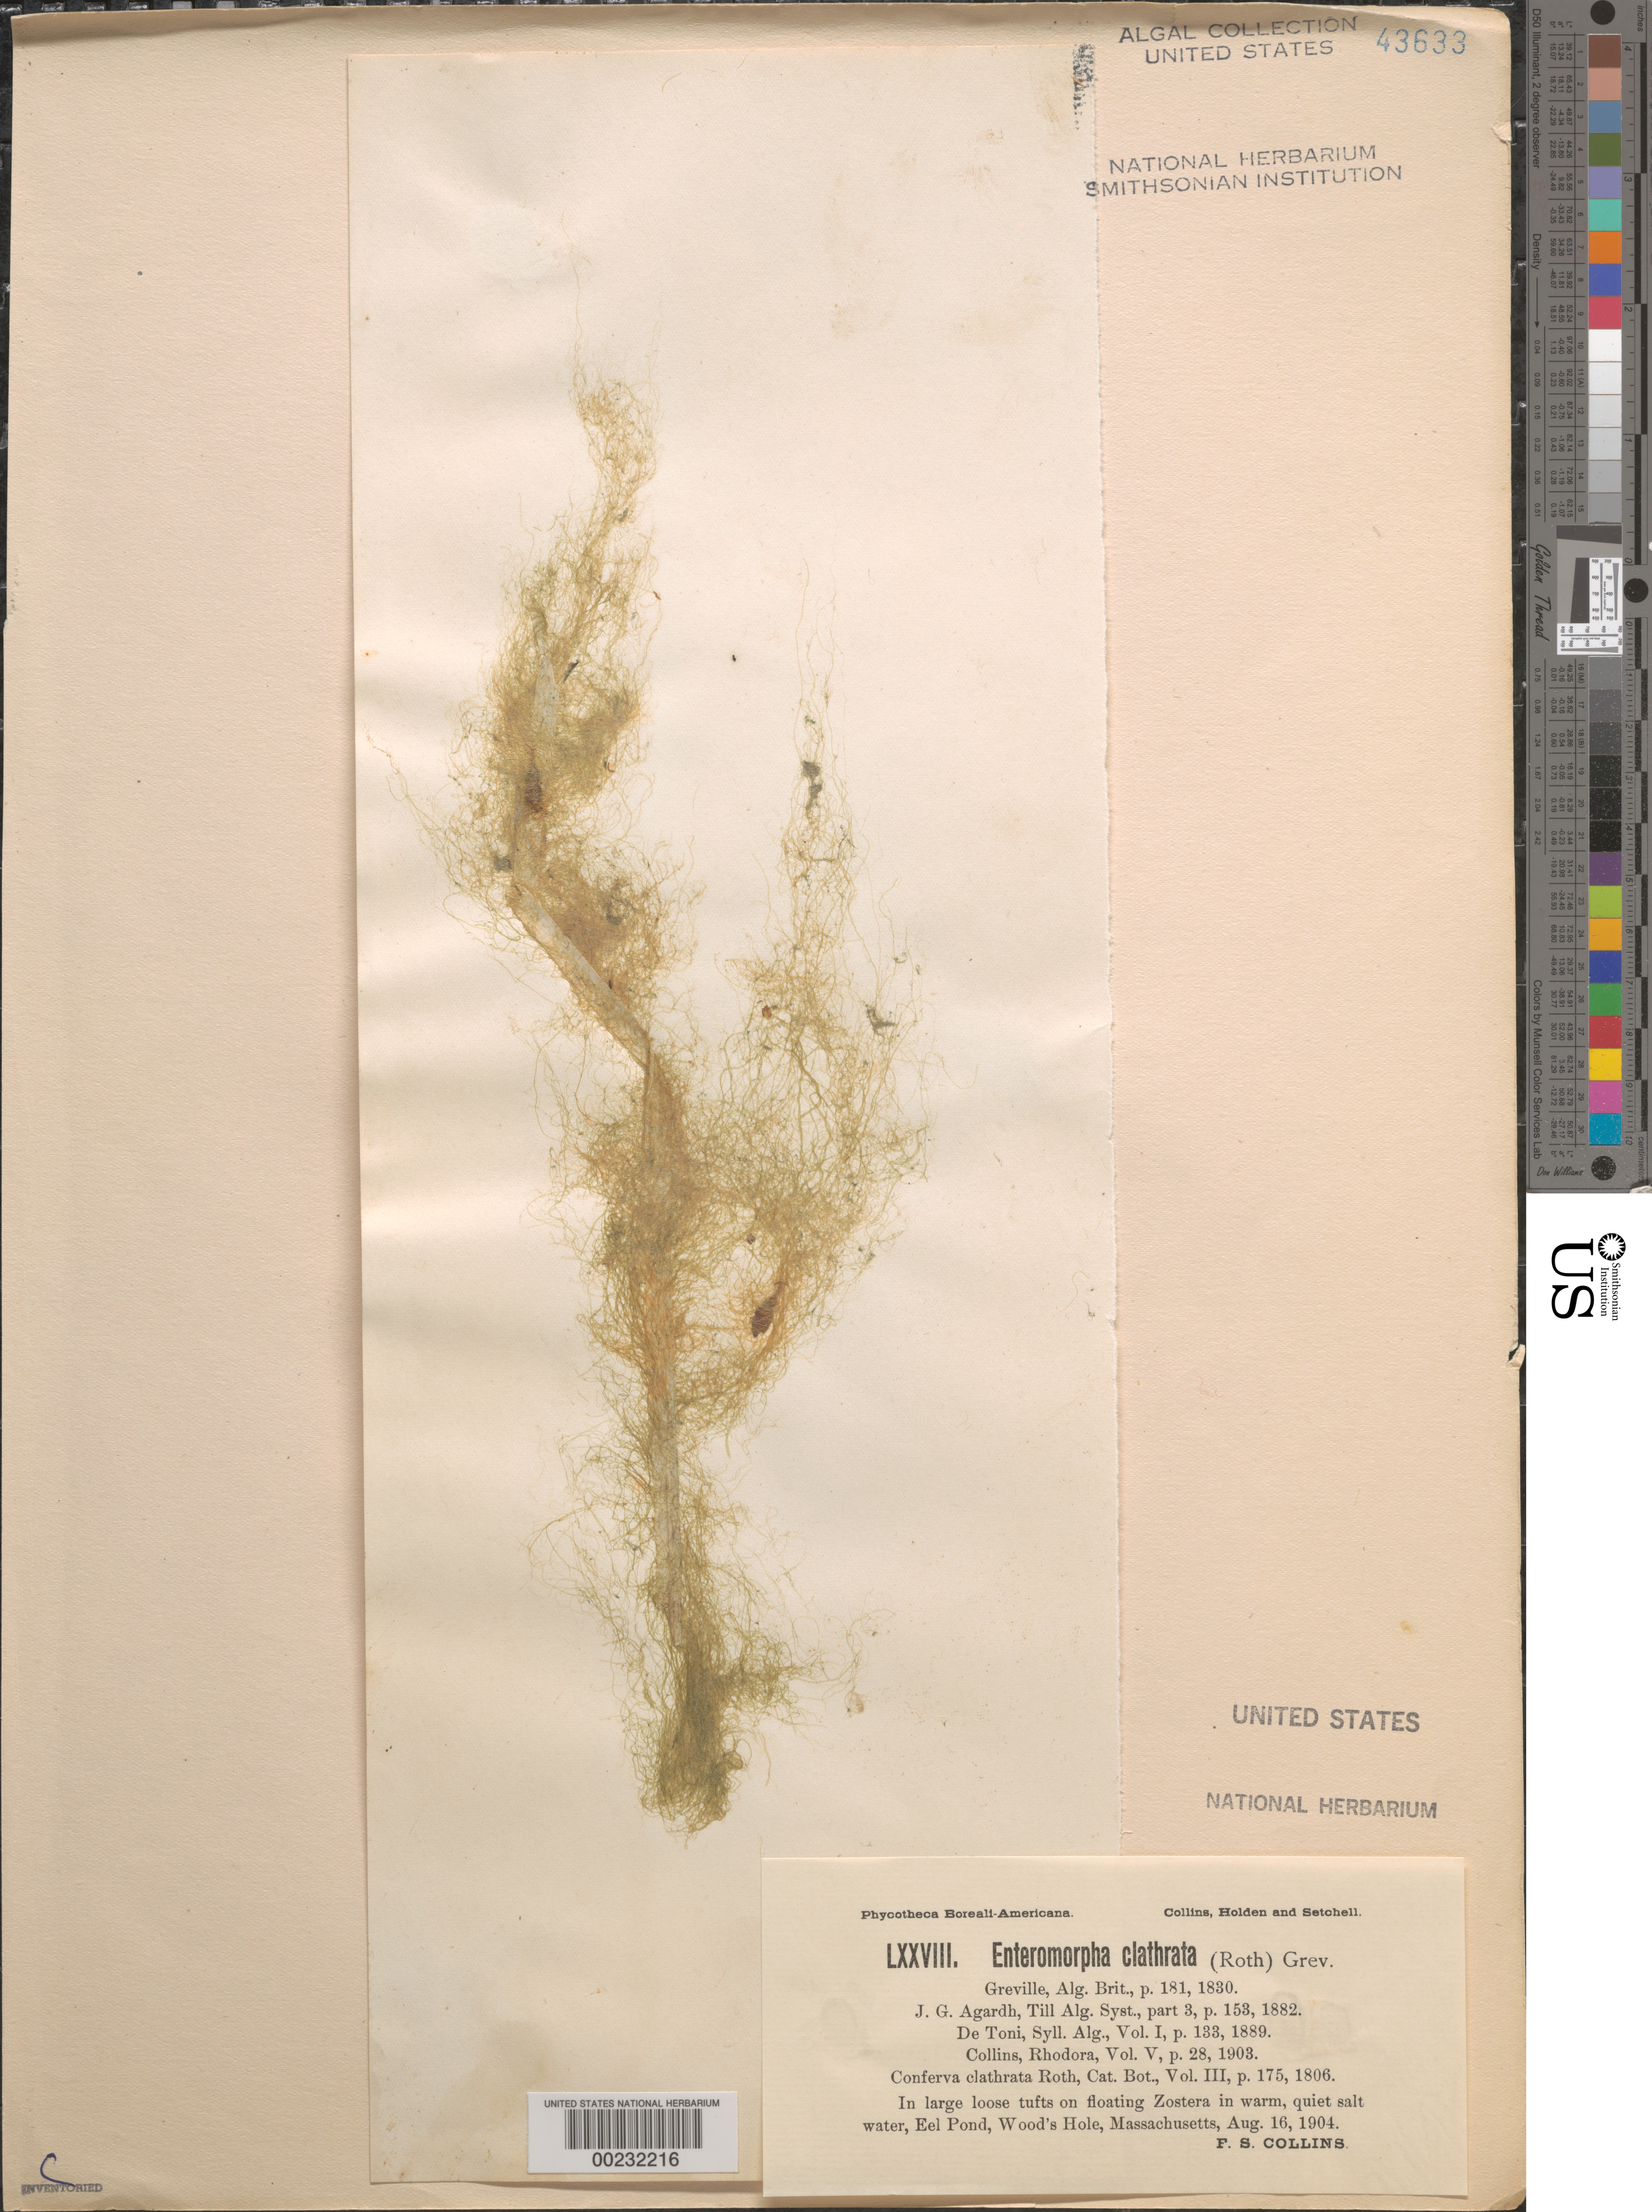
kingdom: Plantae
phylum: Chlorophyta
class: Ulvophyceae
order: Cladophorales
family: Cladophoraceae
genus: Cladophora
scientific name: Cladophora vagabunda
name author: (L.) C. Hoek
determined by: Algae name updating Project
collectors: F. Collins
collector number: PB-A Lxxviii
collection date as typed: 16 Aug 1904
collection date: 1904-08-16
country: United States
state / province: Massachusetts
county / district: Barnstable County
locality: Woods Hole, Eel Pond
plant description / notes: Collins, Holden & Setchell, Phycotheca Boreali-Americana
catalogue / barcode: US 43633